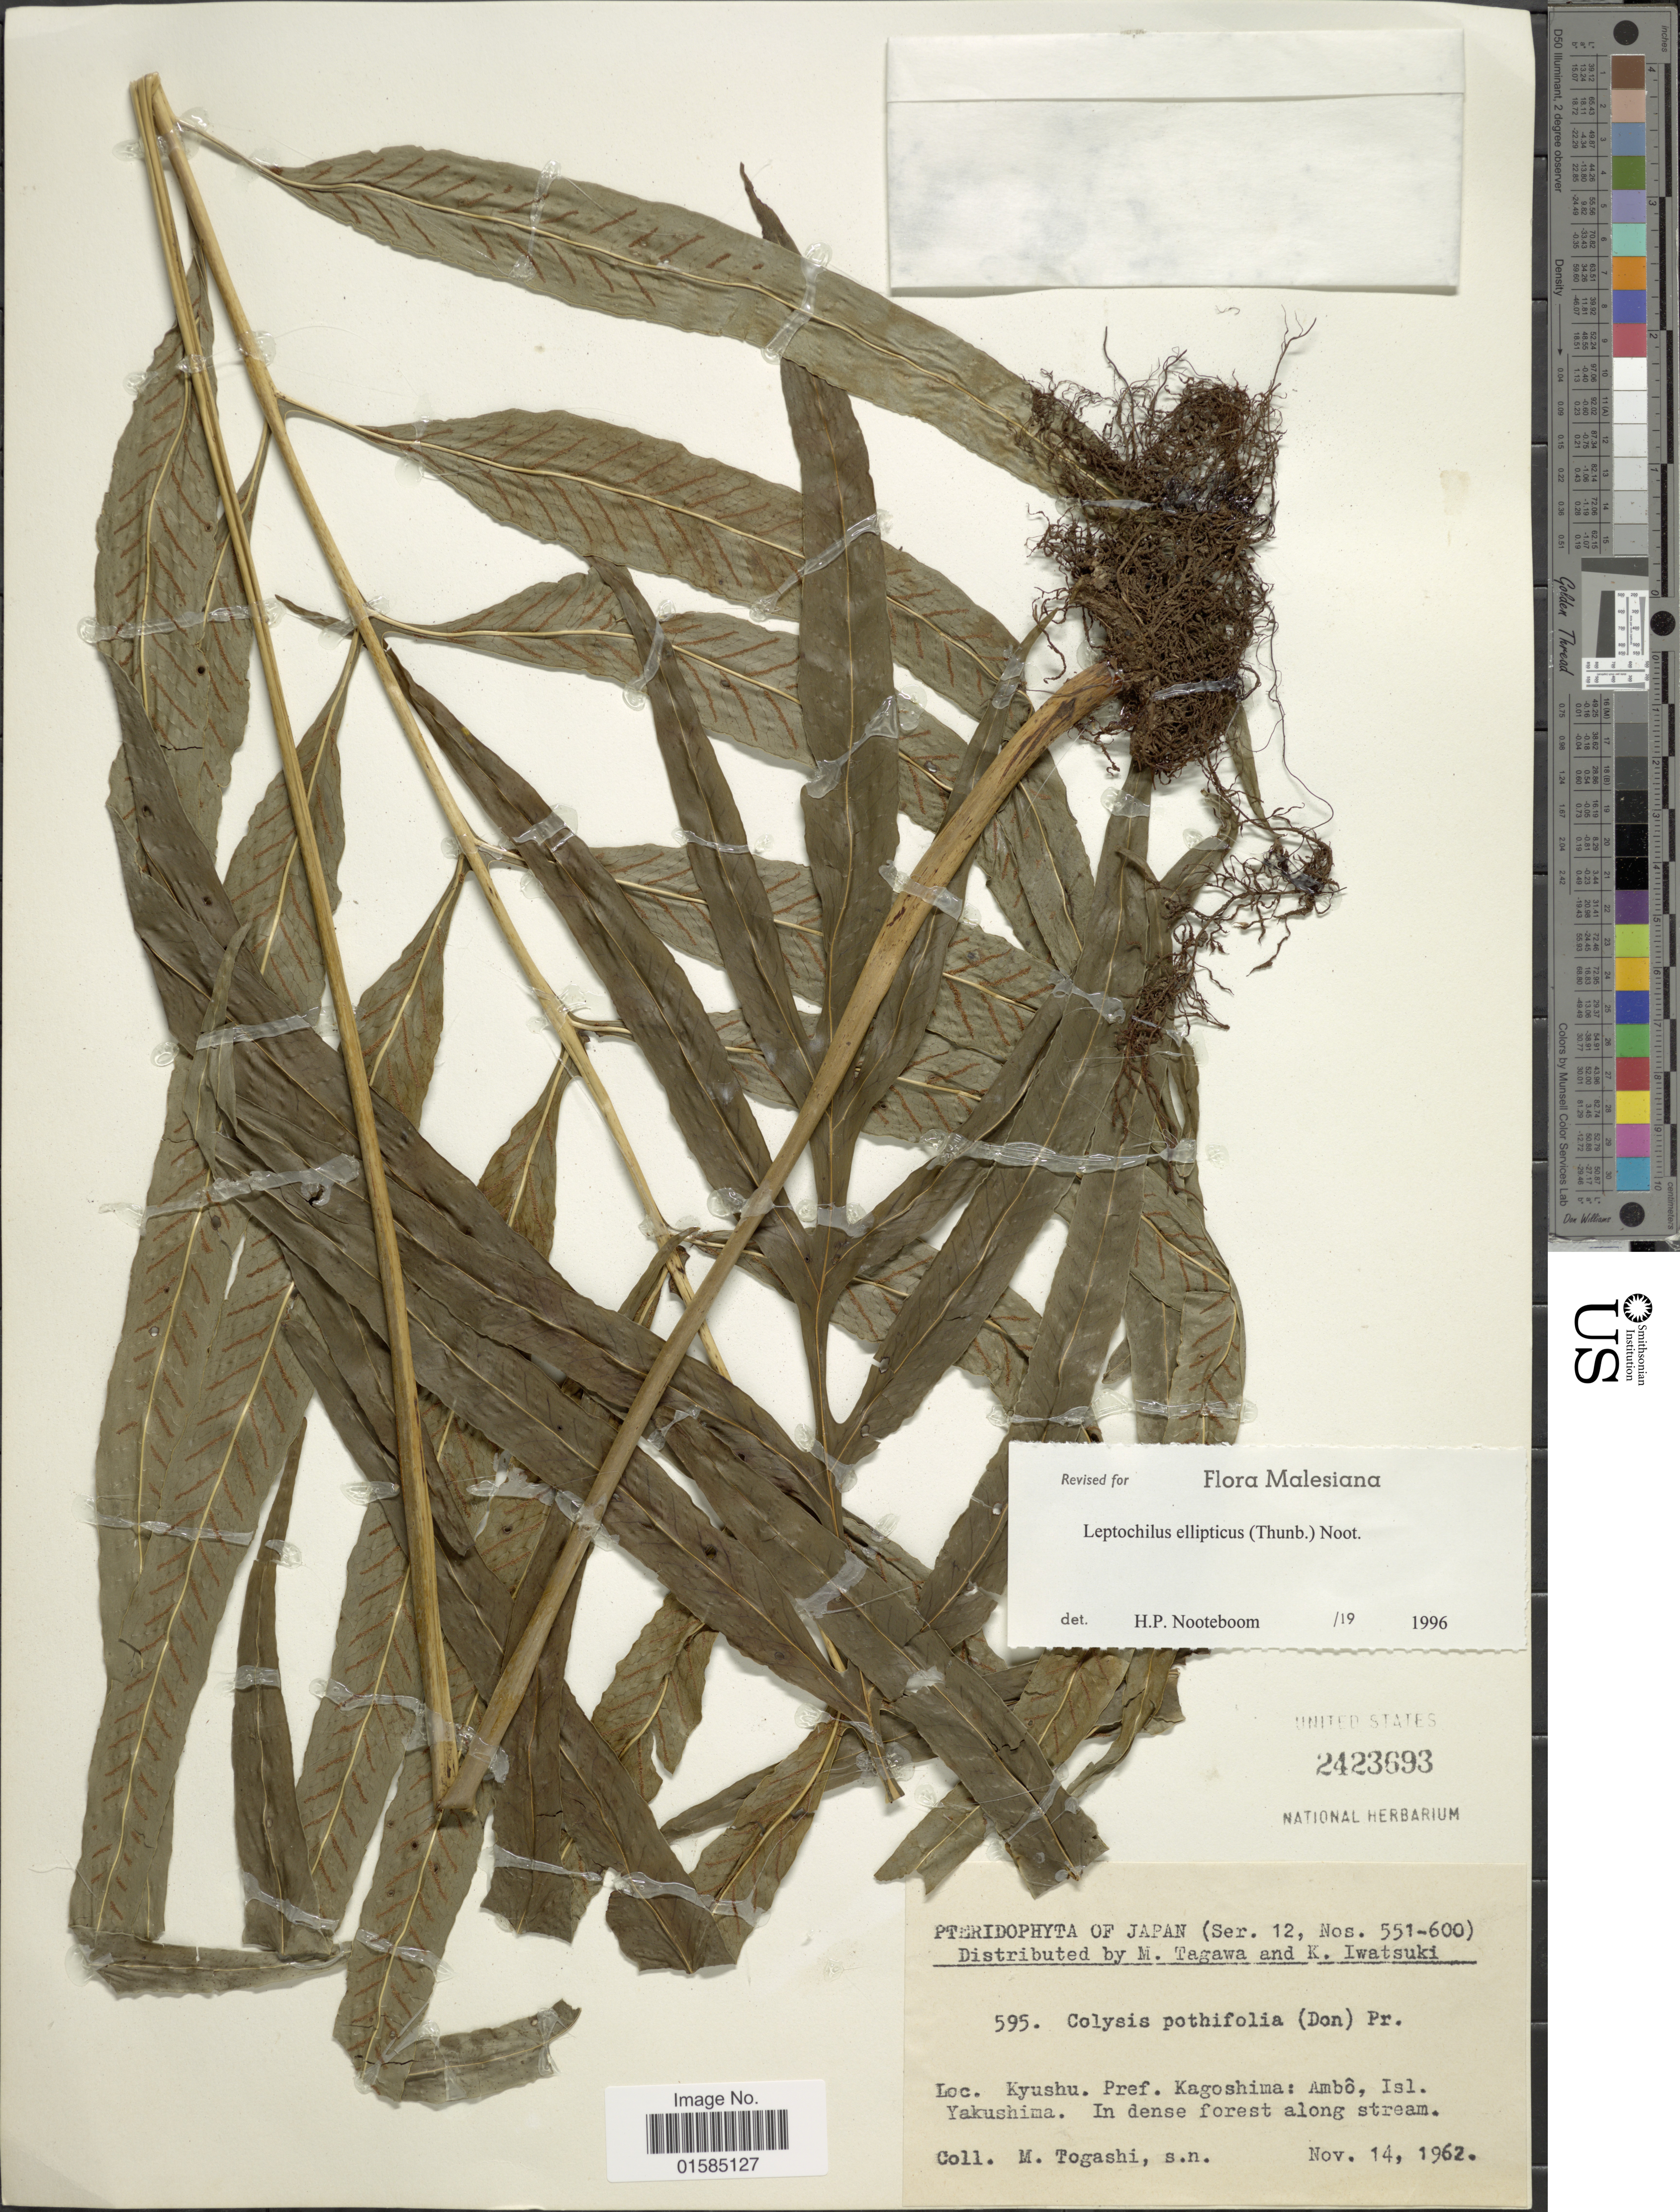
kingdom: Plantae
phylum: Tracheophyta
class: Polypodiopsida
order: Polypodiales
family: Polypodiaceae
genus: Leptochilus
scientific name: Leptochilus ellipticus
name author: (Thunb.) Noot.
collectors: M. Togashi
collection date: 1962-11-14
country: Japan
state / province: Kagosima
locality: Japan, Kyushu. Pref. Kagoshima: Ambo, Isl. Yakushima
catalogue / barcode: US 2423693